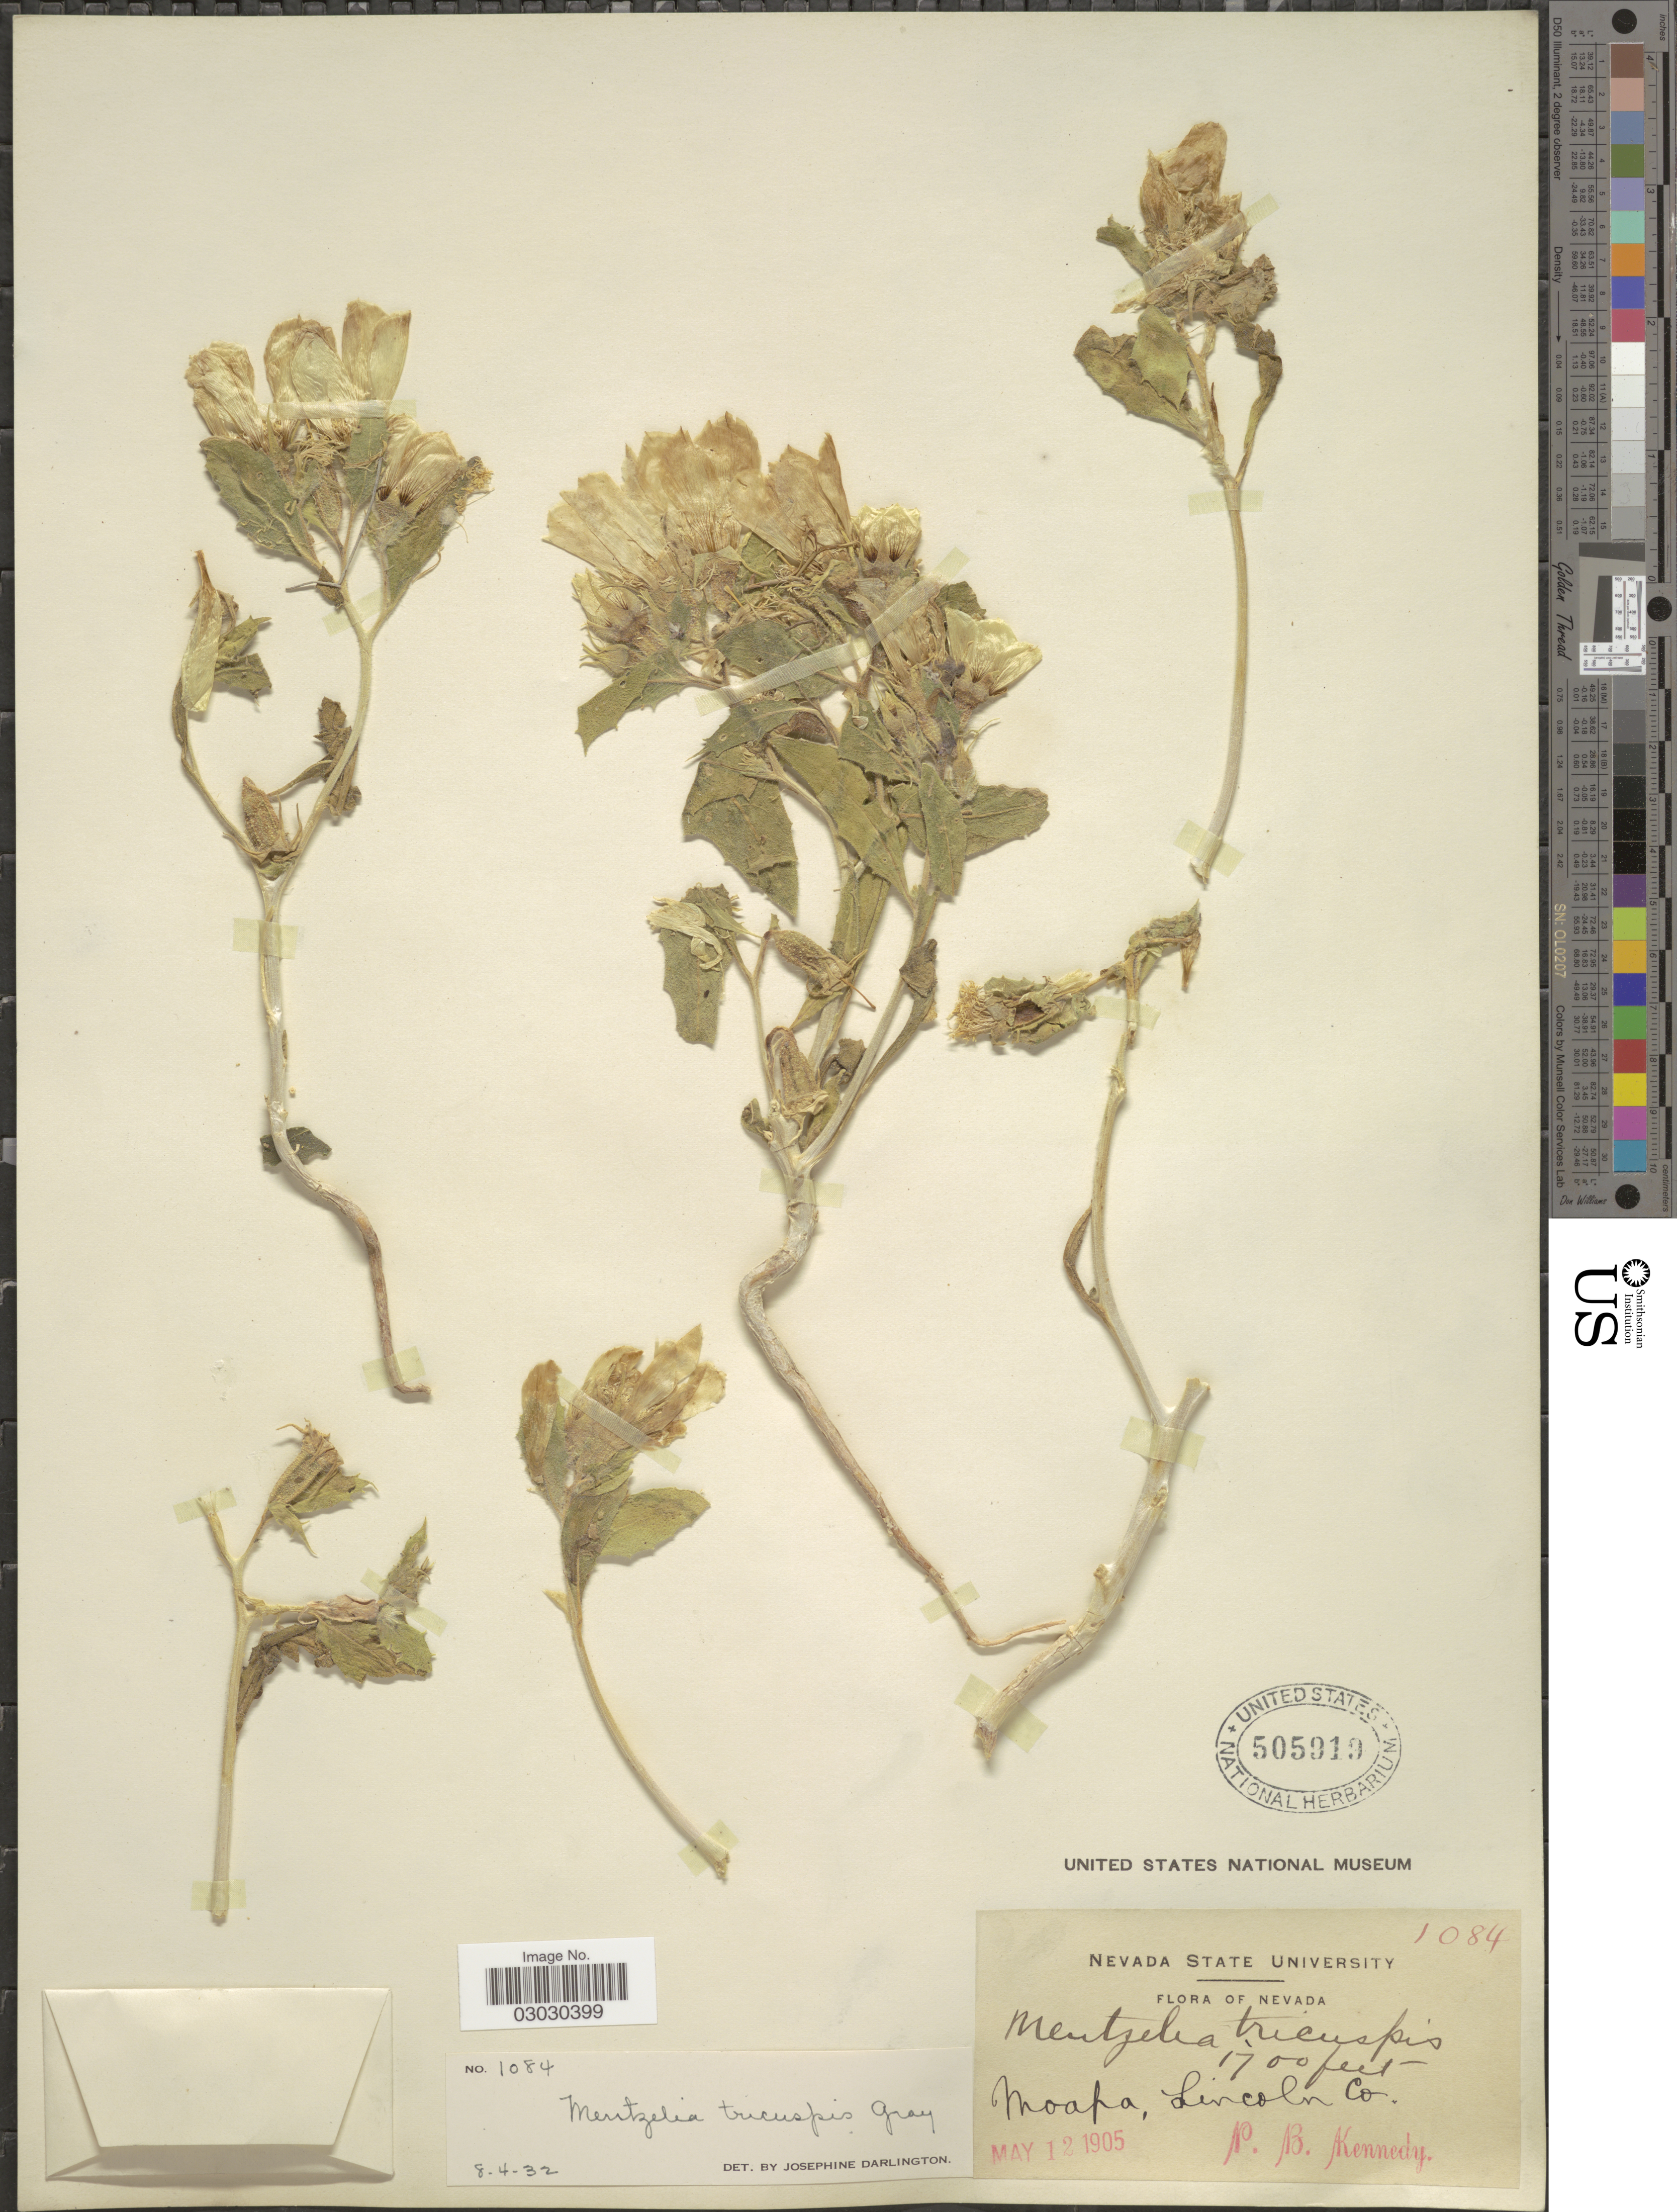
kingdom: Plantae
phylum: Tracheophyta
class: Magnoliopsida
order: Cornales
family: Loasaceae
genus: Mentzelia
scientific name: Mentzelia tricuspis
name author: A. Gray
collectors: P. B. Kennedy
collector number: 1084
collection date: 1905-05-12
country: United States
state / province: Nevada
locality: Moafa, Lincoln Co.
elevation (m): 518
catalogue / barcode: US 505919